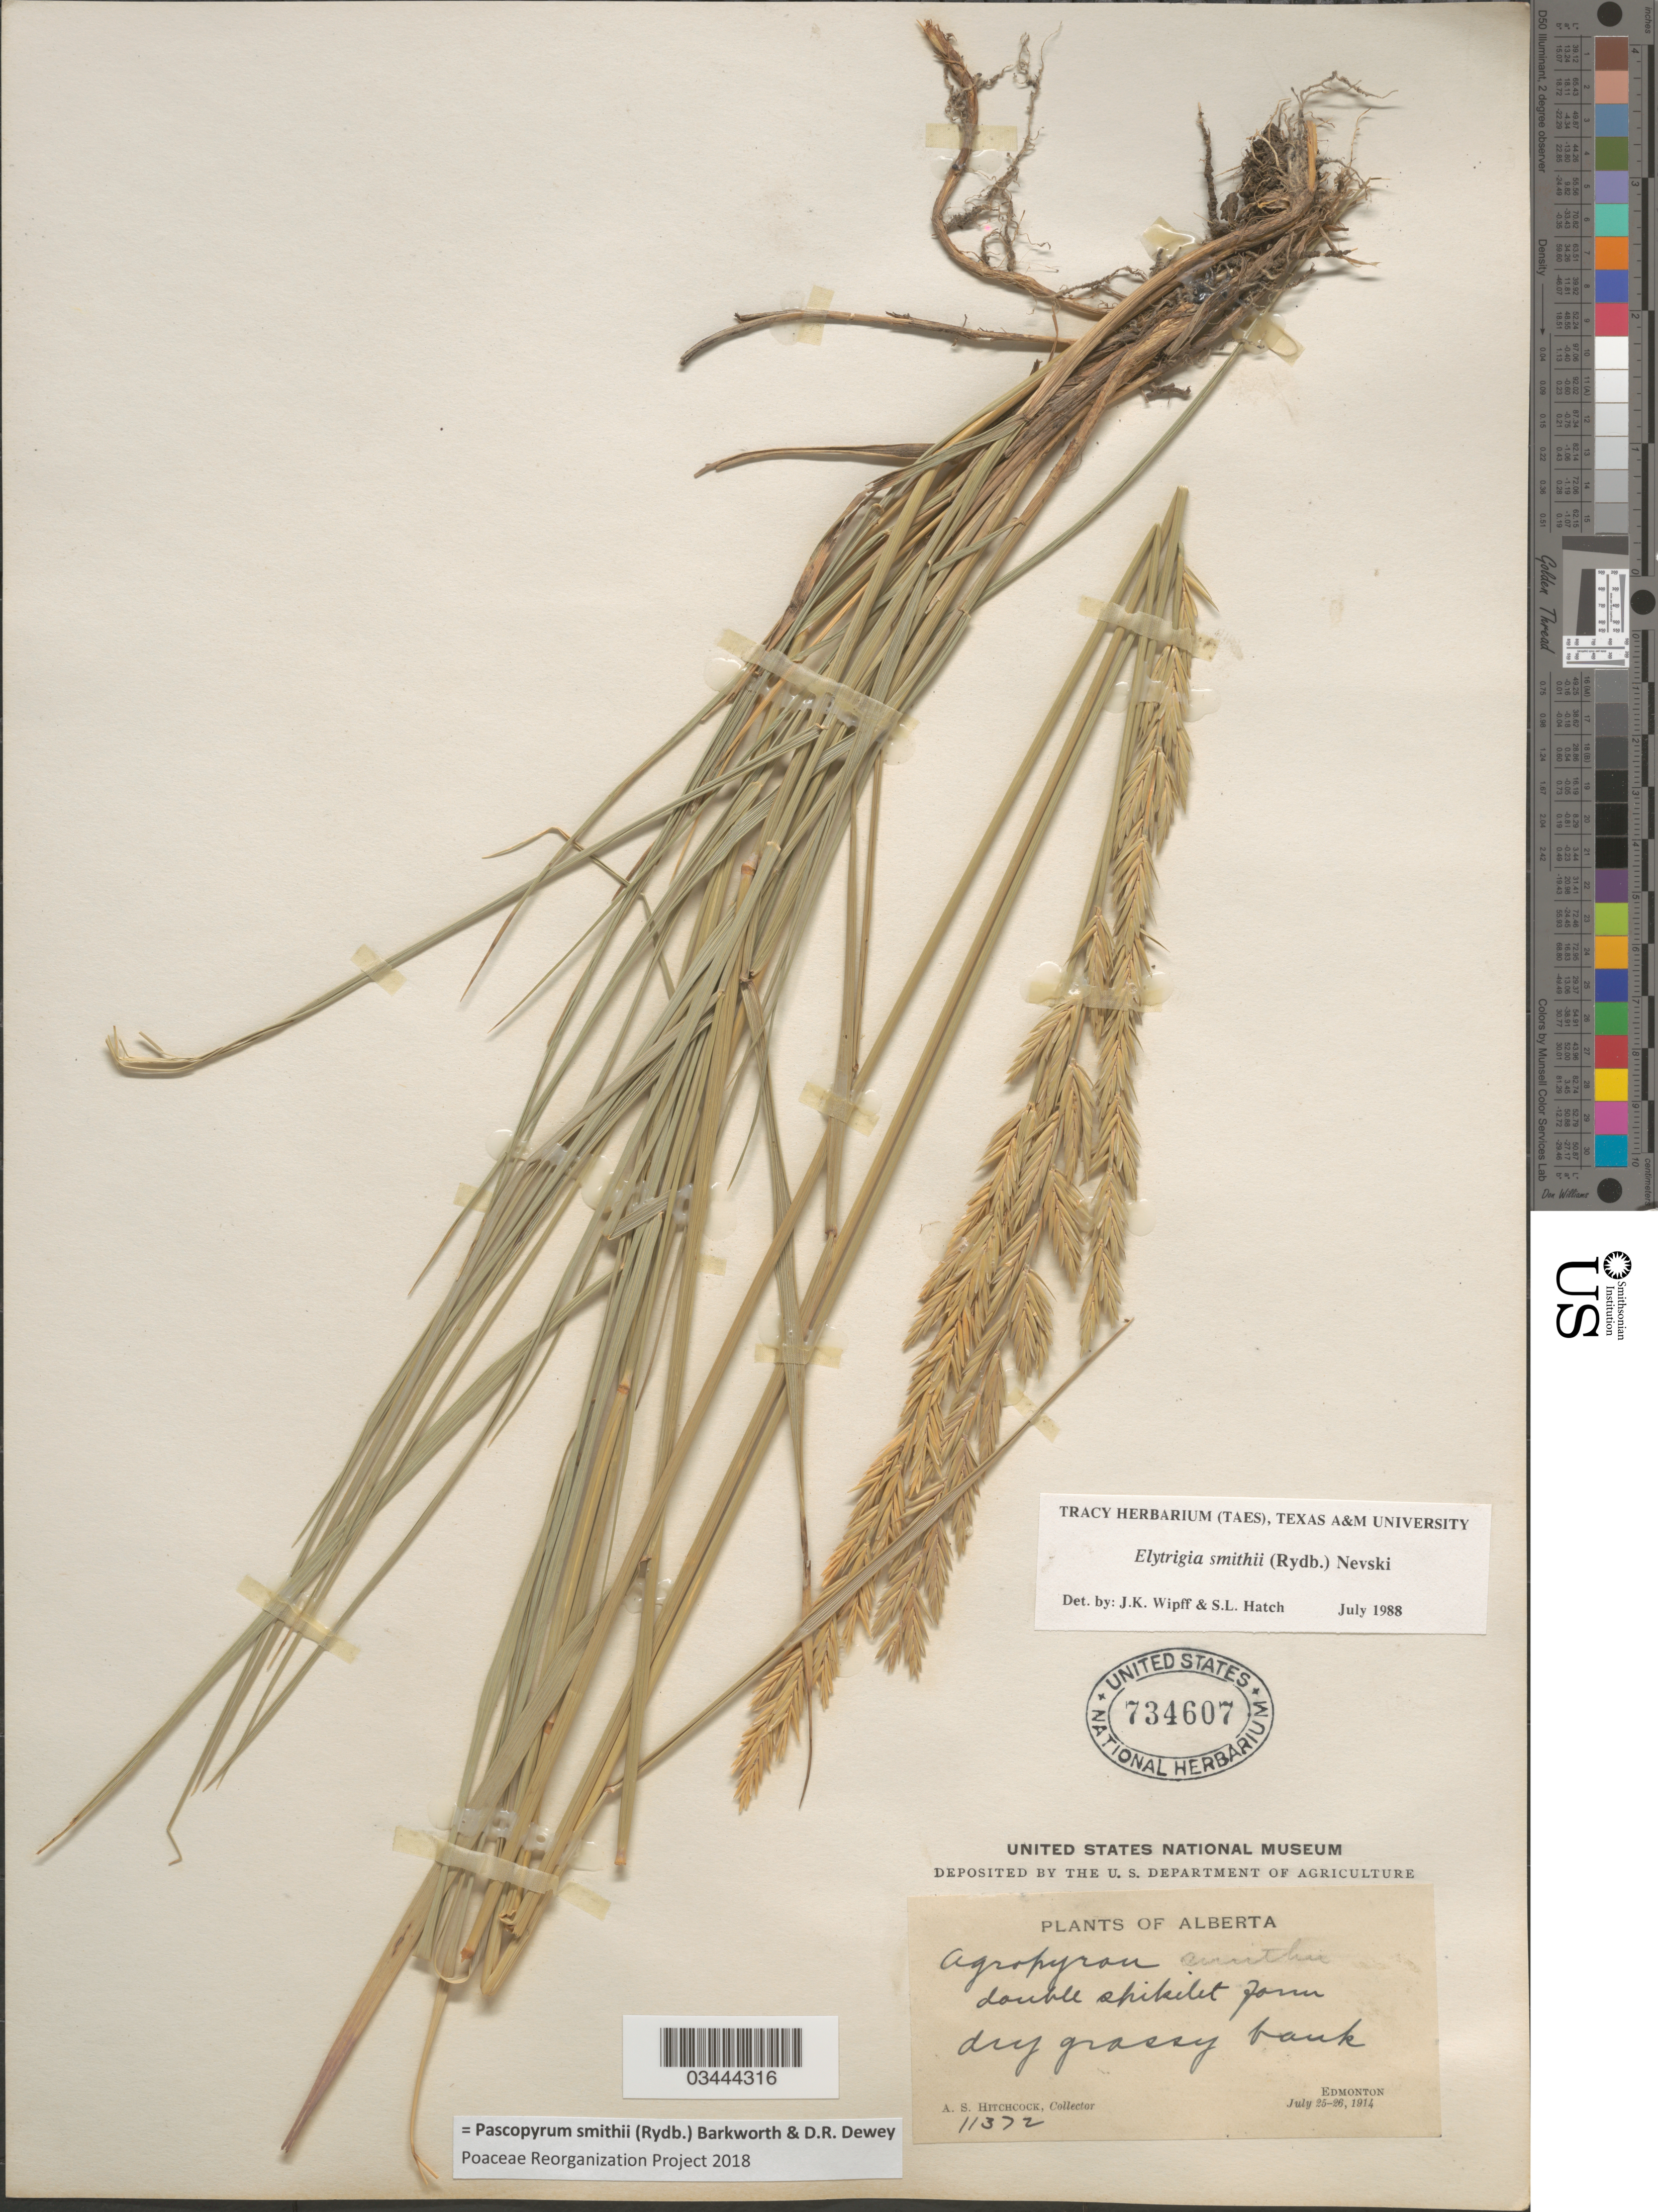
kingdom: Plantae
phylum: Tracheophyta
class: Liliopsida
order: Poales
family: Poaceae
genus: Pascopyrum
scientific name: Pascopyrum smithii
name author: (Rydb.) Barkworth & Dewey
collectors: A. S. Hitchcock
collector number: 11372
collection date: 1914-07-25/1914-07-26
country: Canada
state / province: Alberta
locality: Dry grassy bank. Edmonton.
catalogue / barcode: US 734607